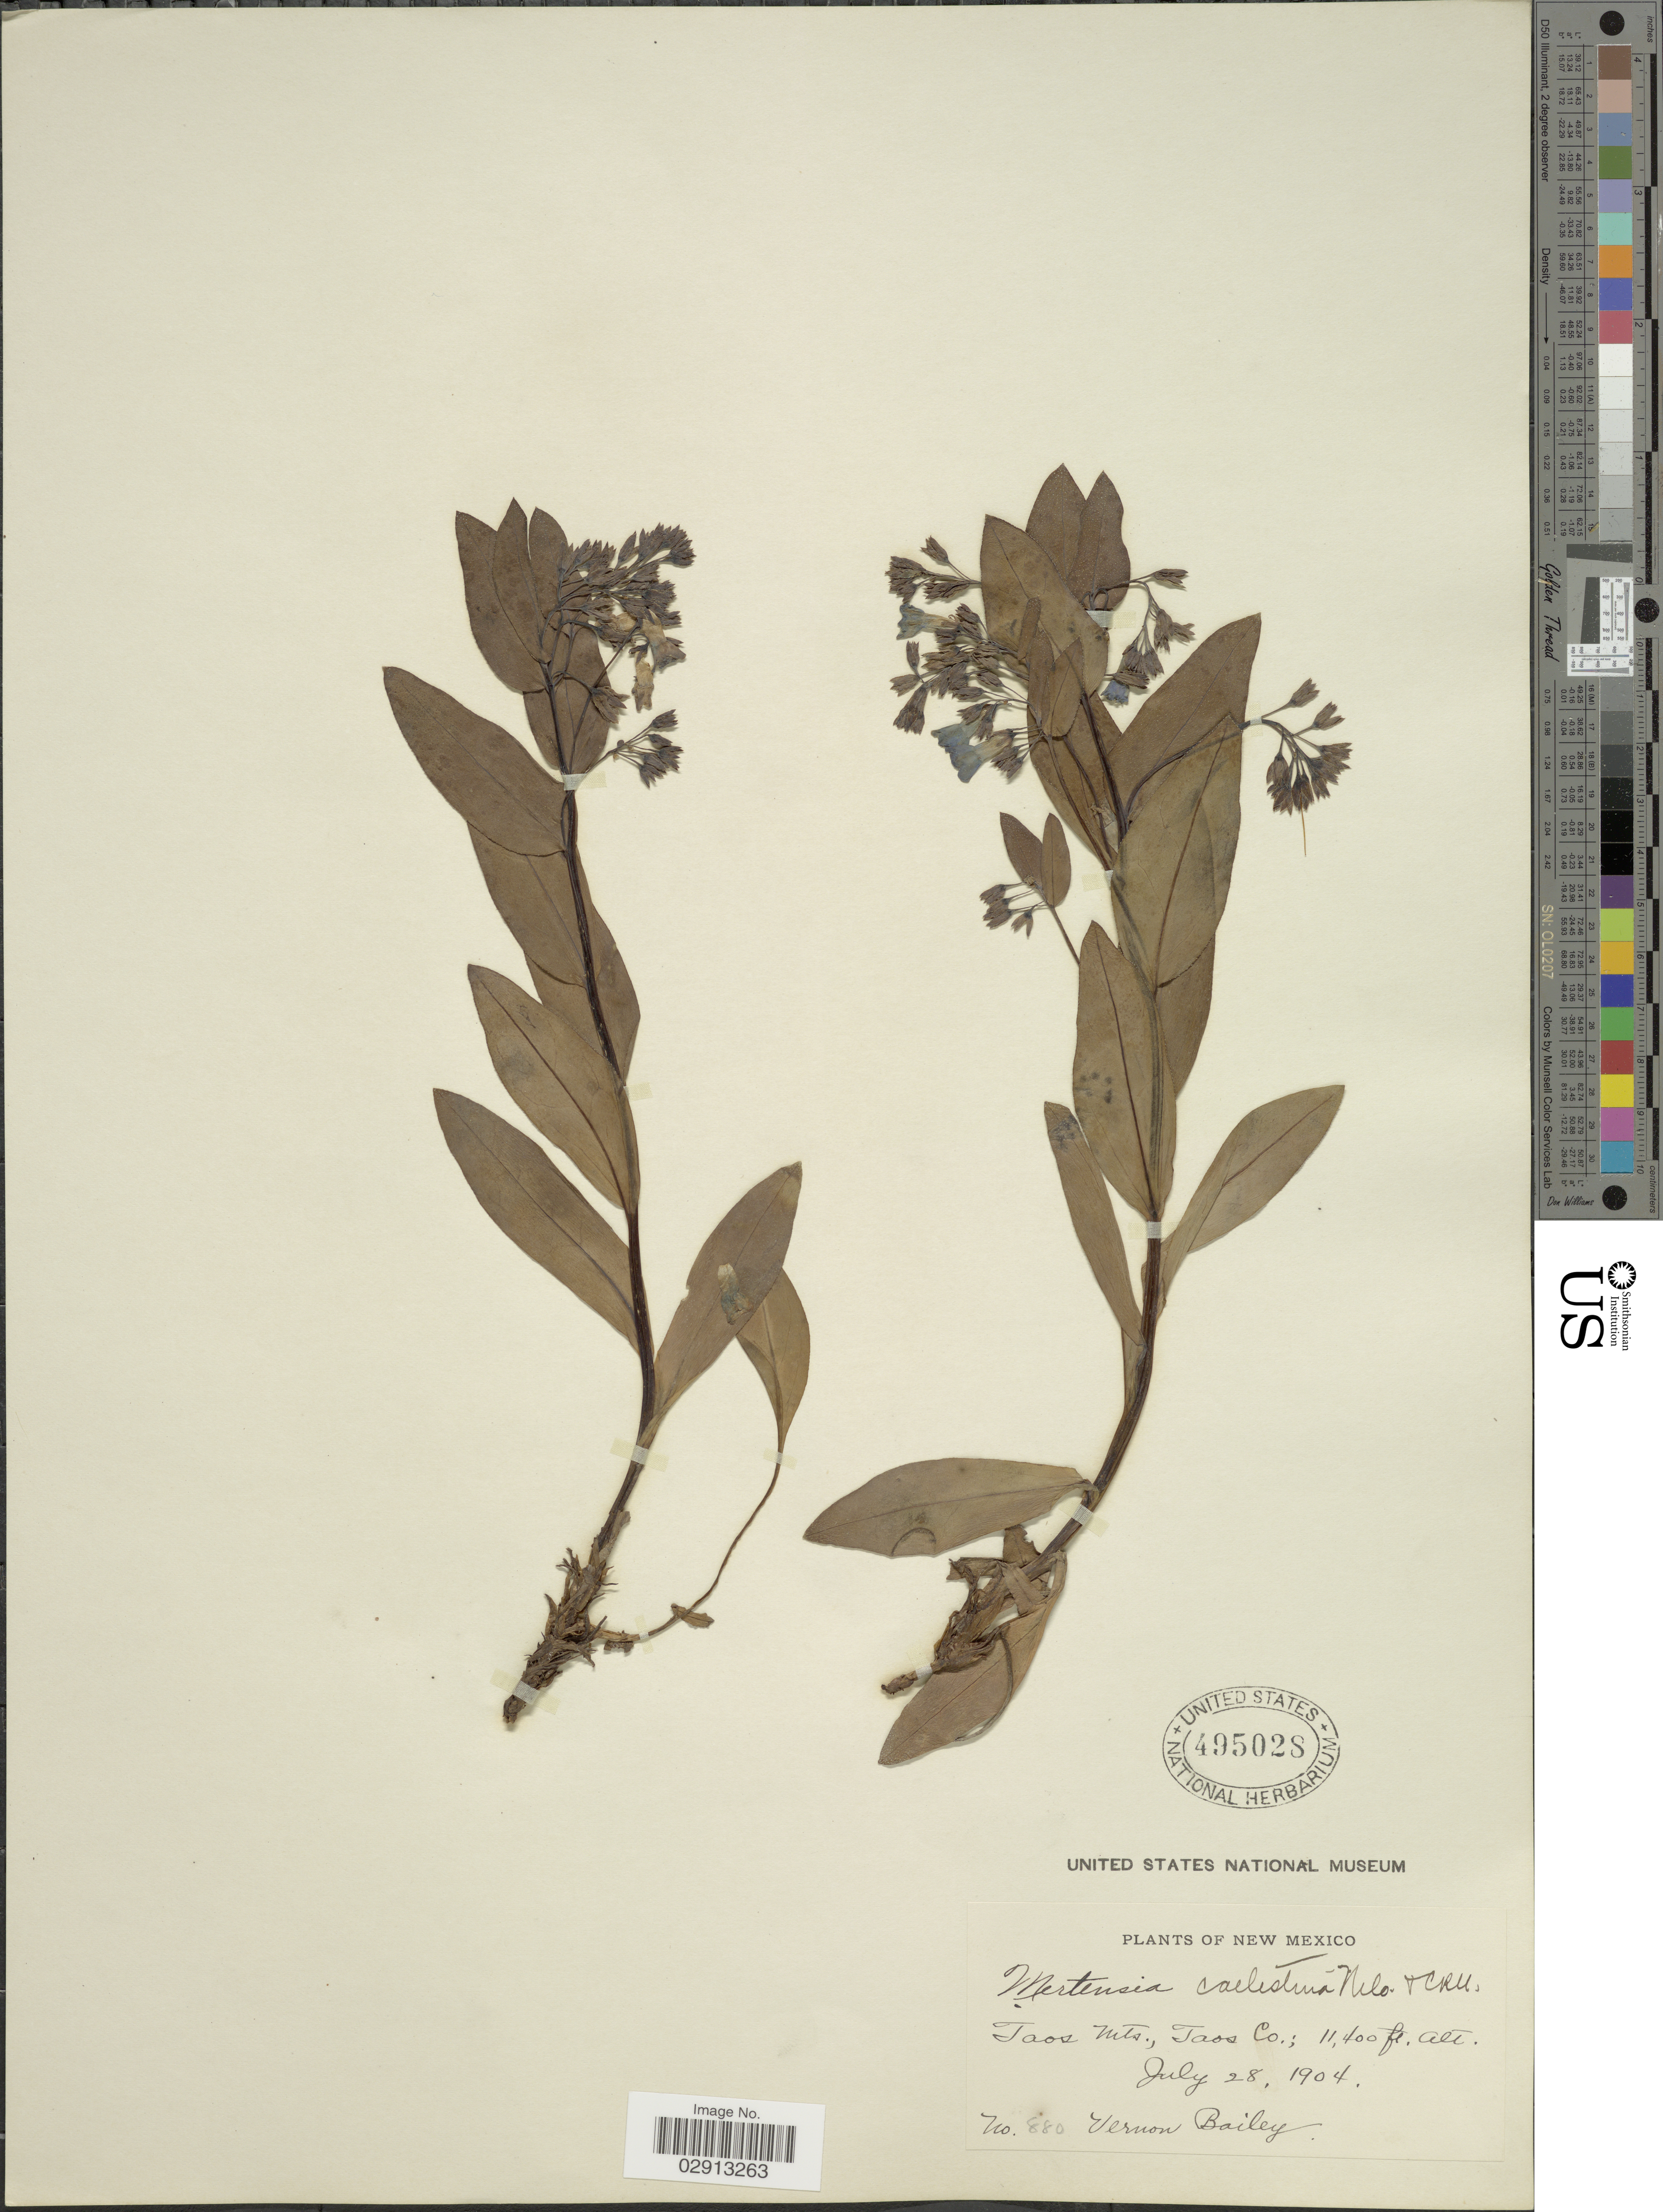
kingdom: Plantae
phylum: Tracheophyta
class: Magnoliopsida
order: Boraginales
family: Boraginaceae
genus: Mertensia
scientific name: Mertensia viridis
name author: (A. Nelson) A. Nelson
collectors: V. O. Bailey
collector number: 880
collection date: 1904-07-28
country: United States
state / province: New Mexico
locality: Taos Mts., Taos Co.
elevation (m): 3475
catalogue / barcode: US 495028